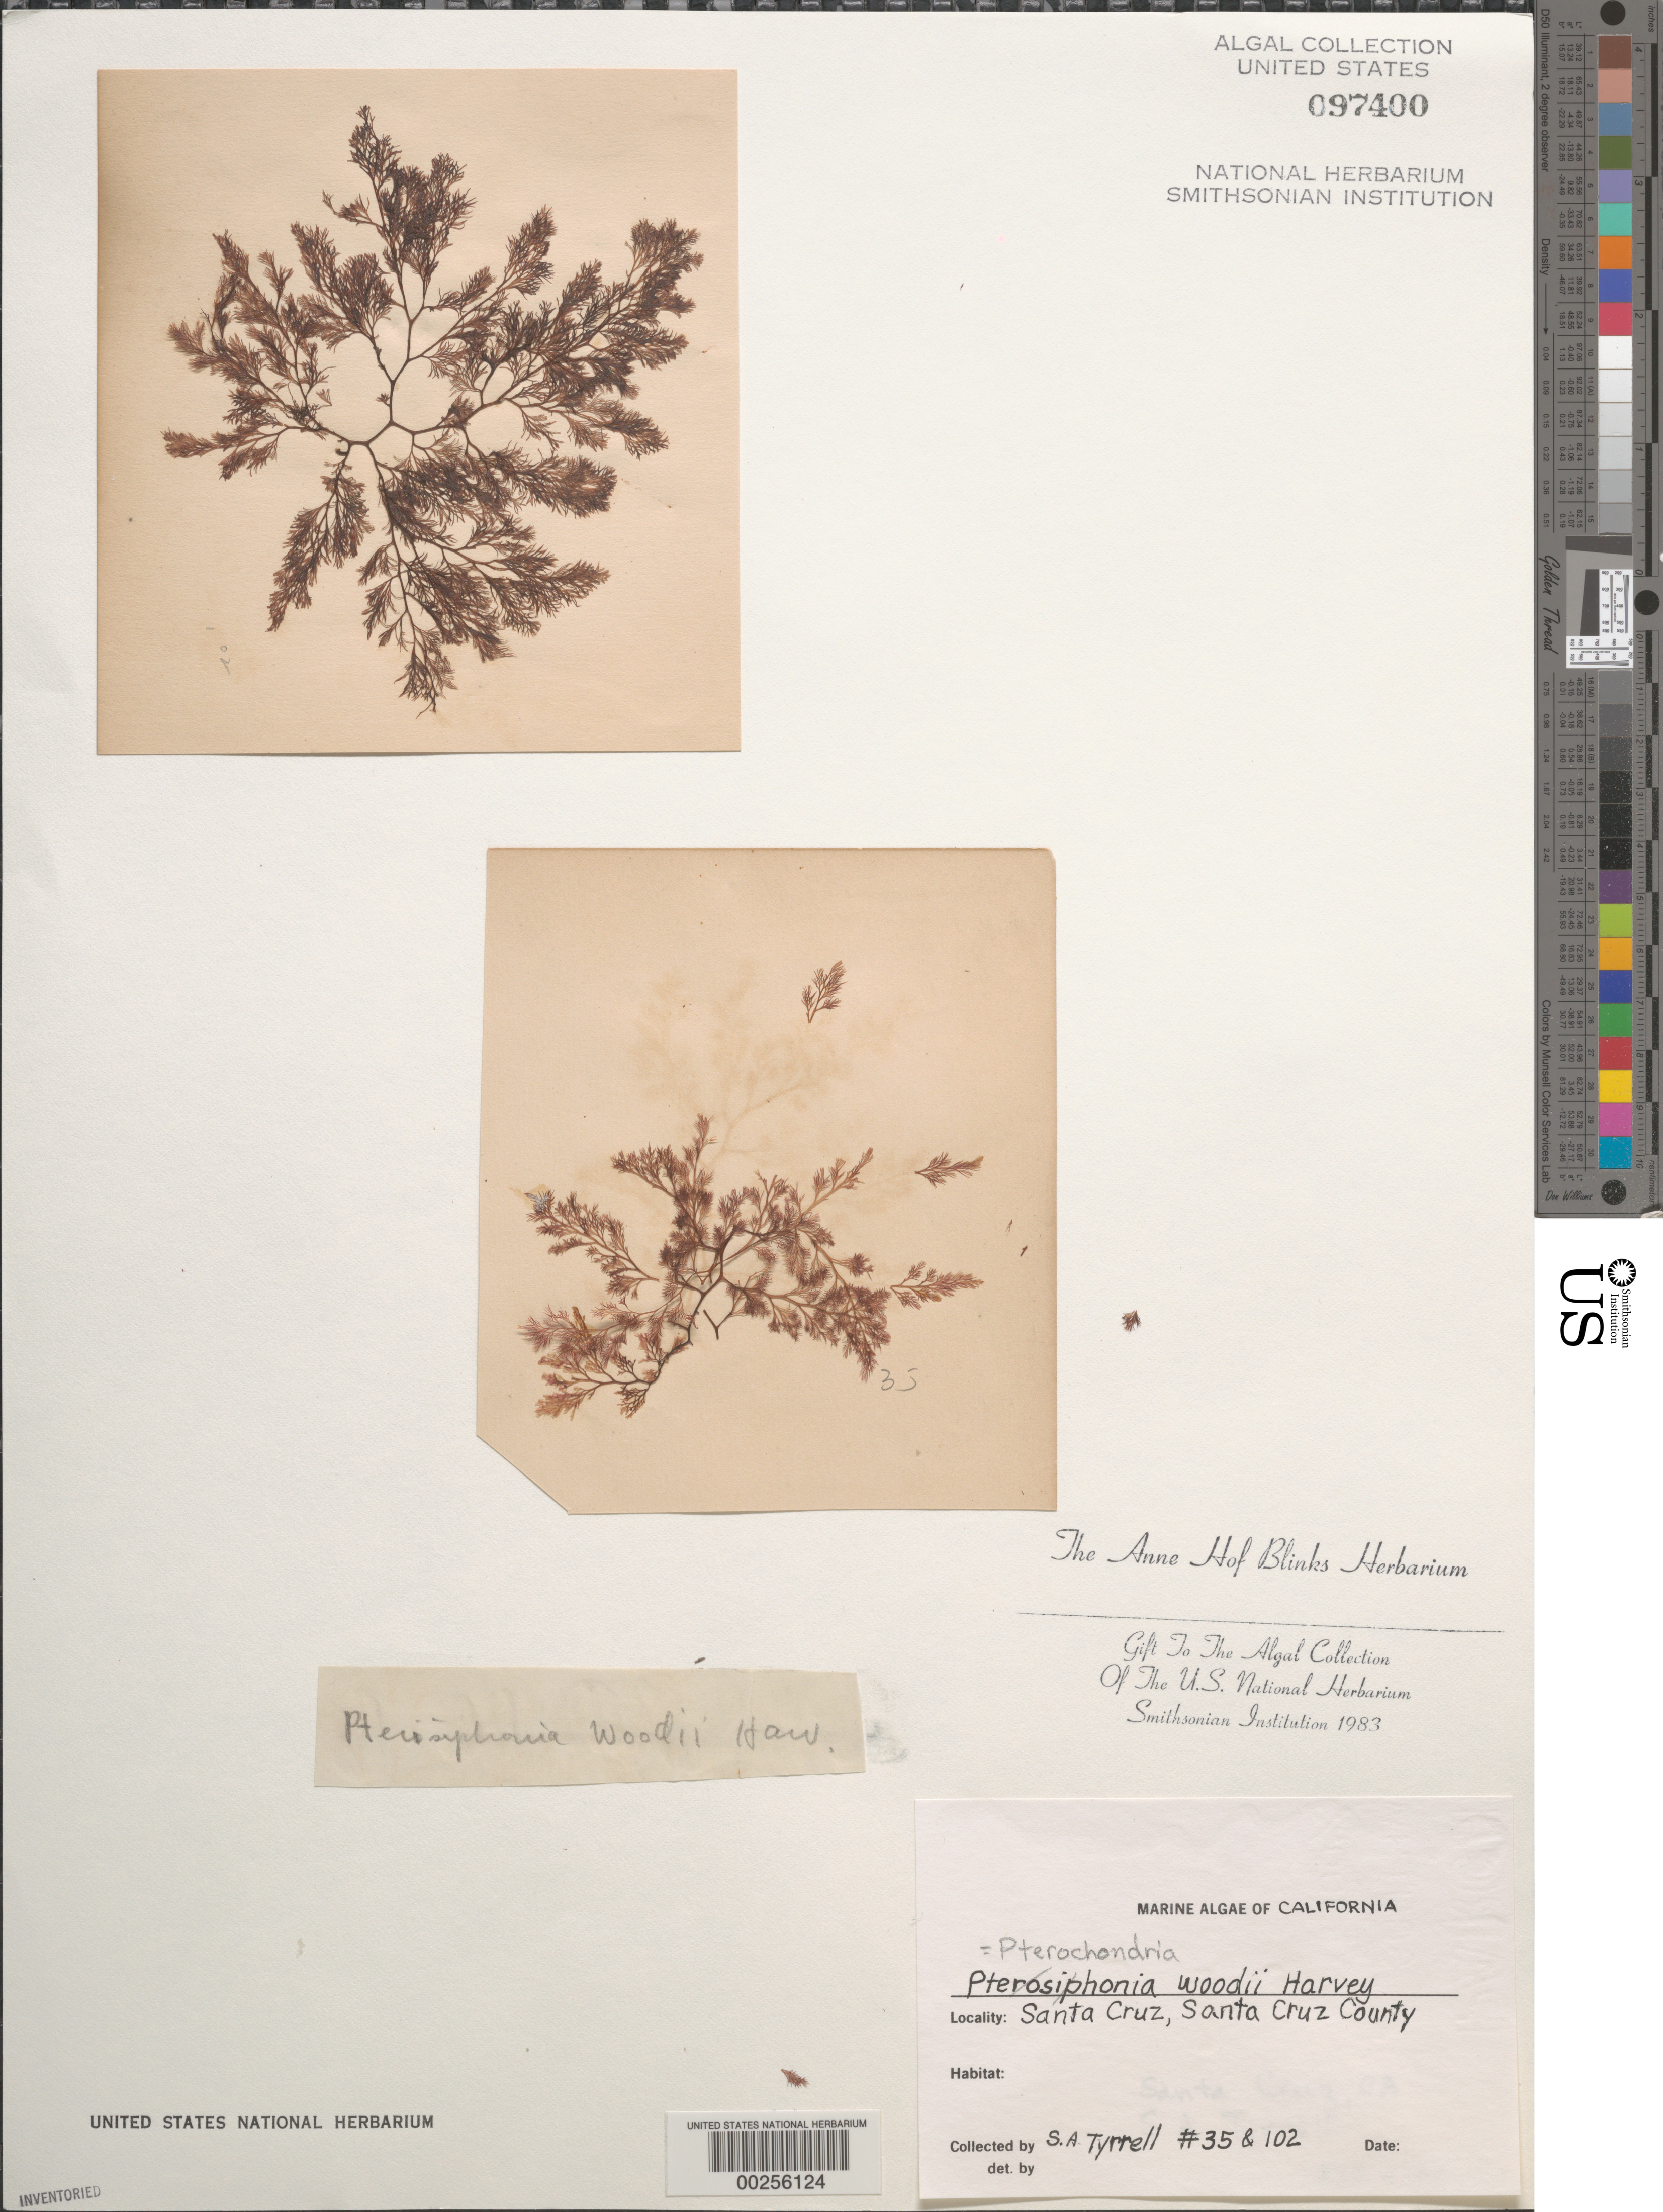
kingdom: Plantae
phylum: Rhodophyta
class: Florideophyceae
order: Ceramiales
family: Rhodomelaceae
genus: Pterochondria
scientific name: Pterochondria woodii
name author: (Harv.) Hollenb.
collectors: C. Tyrrell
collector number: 35 & 102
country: United States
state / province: California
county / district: Santa Cruz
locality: Santa Cruz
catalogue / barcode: US 97400